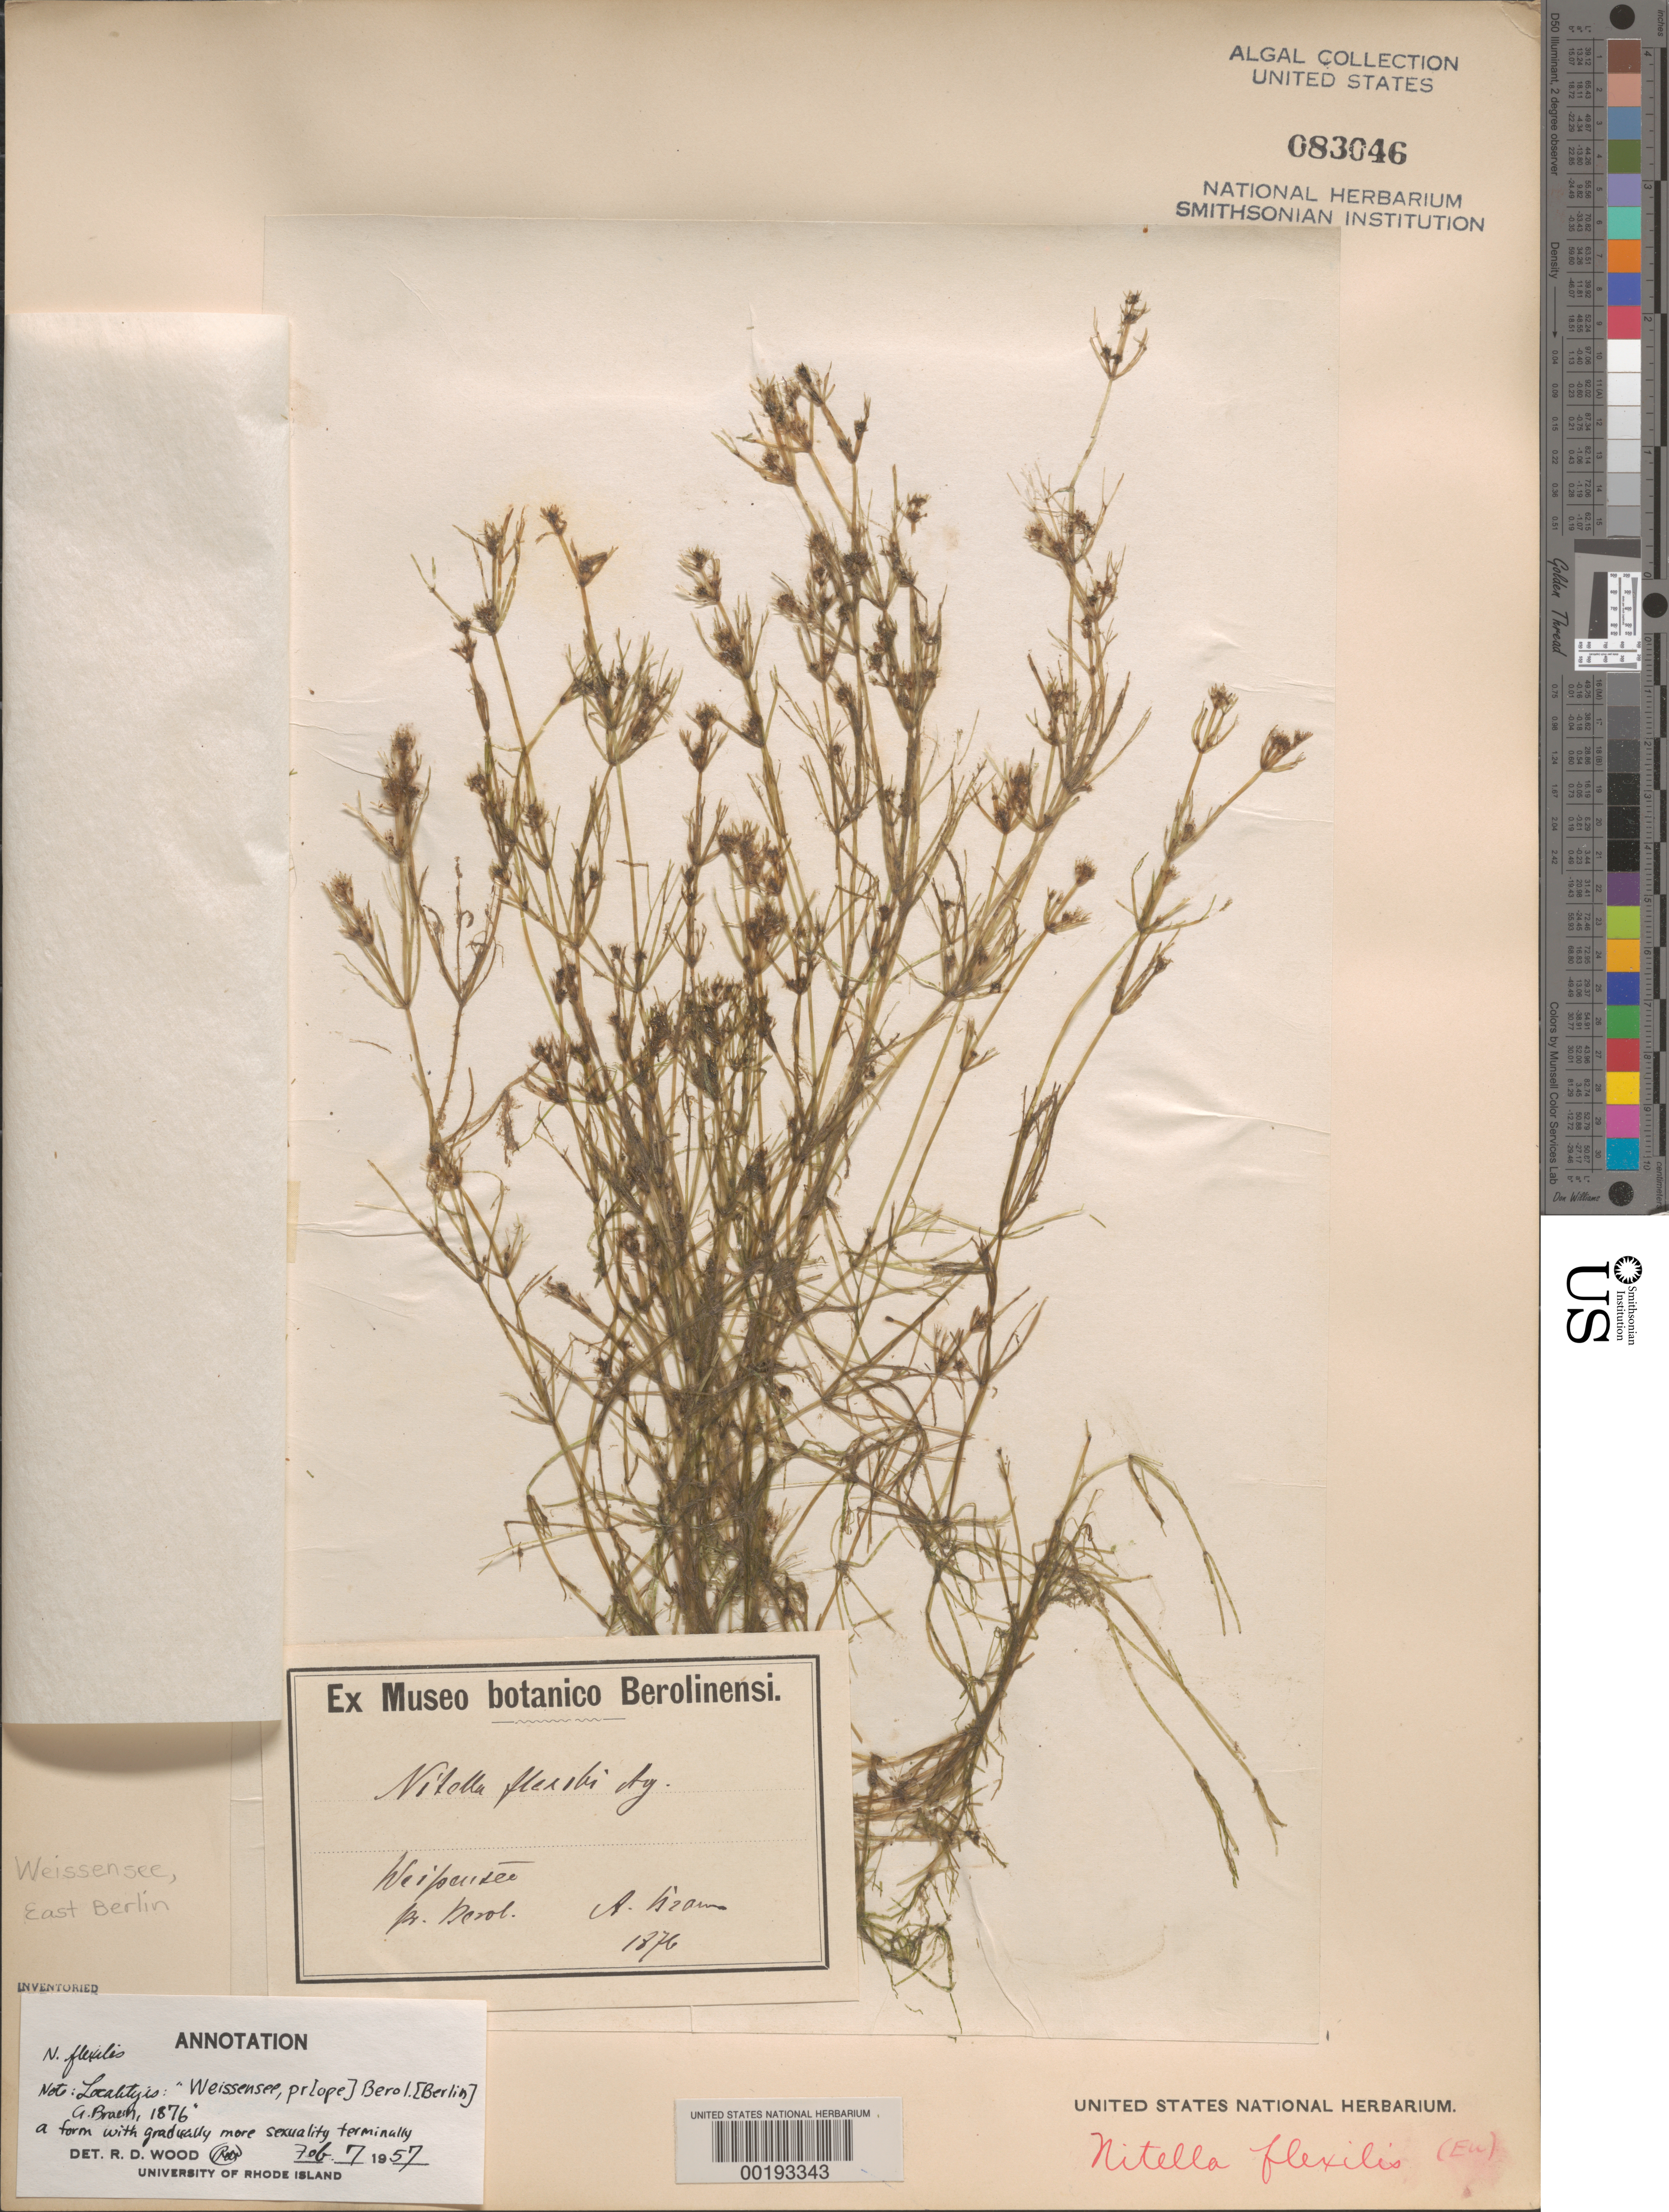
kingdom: Plantae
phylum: Charophyta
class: Charophyceae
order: Charales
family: Characeae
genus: Nitella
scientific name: Nitella flexilis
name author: (L.) C. Agardh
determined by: Wood, R. D.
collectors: A. Braun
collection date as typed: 1876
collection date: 1876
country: Germany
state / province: Berlin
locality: Weissensee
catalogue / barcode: US 83046